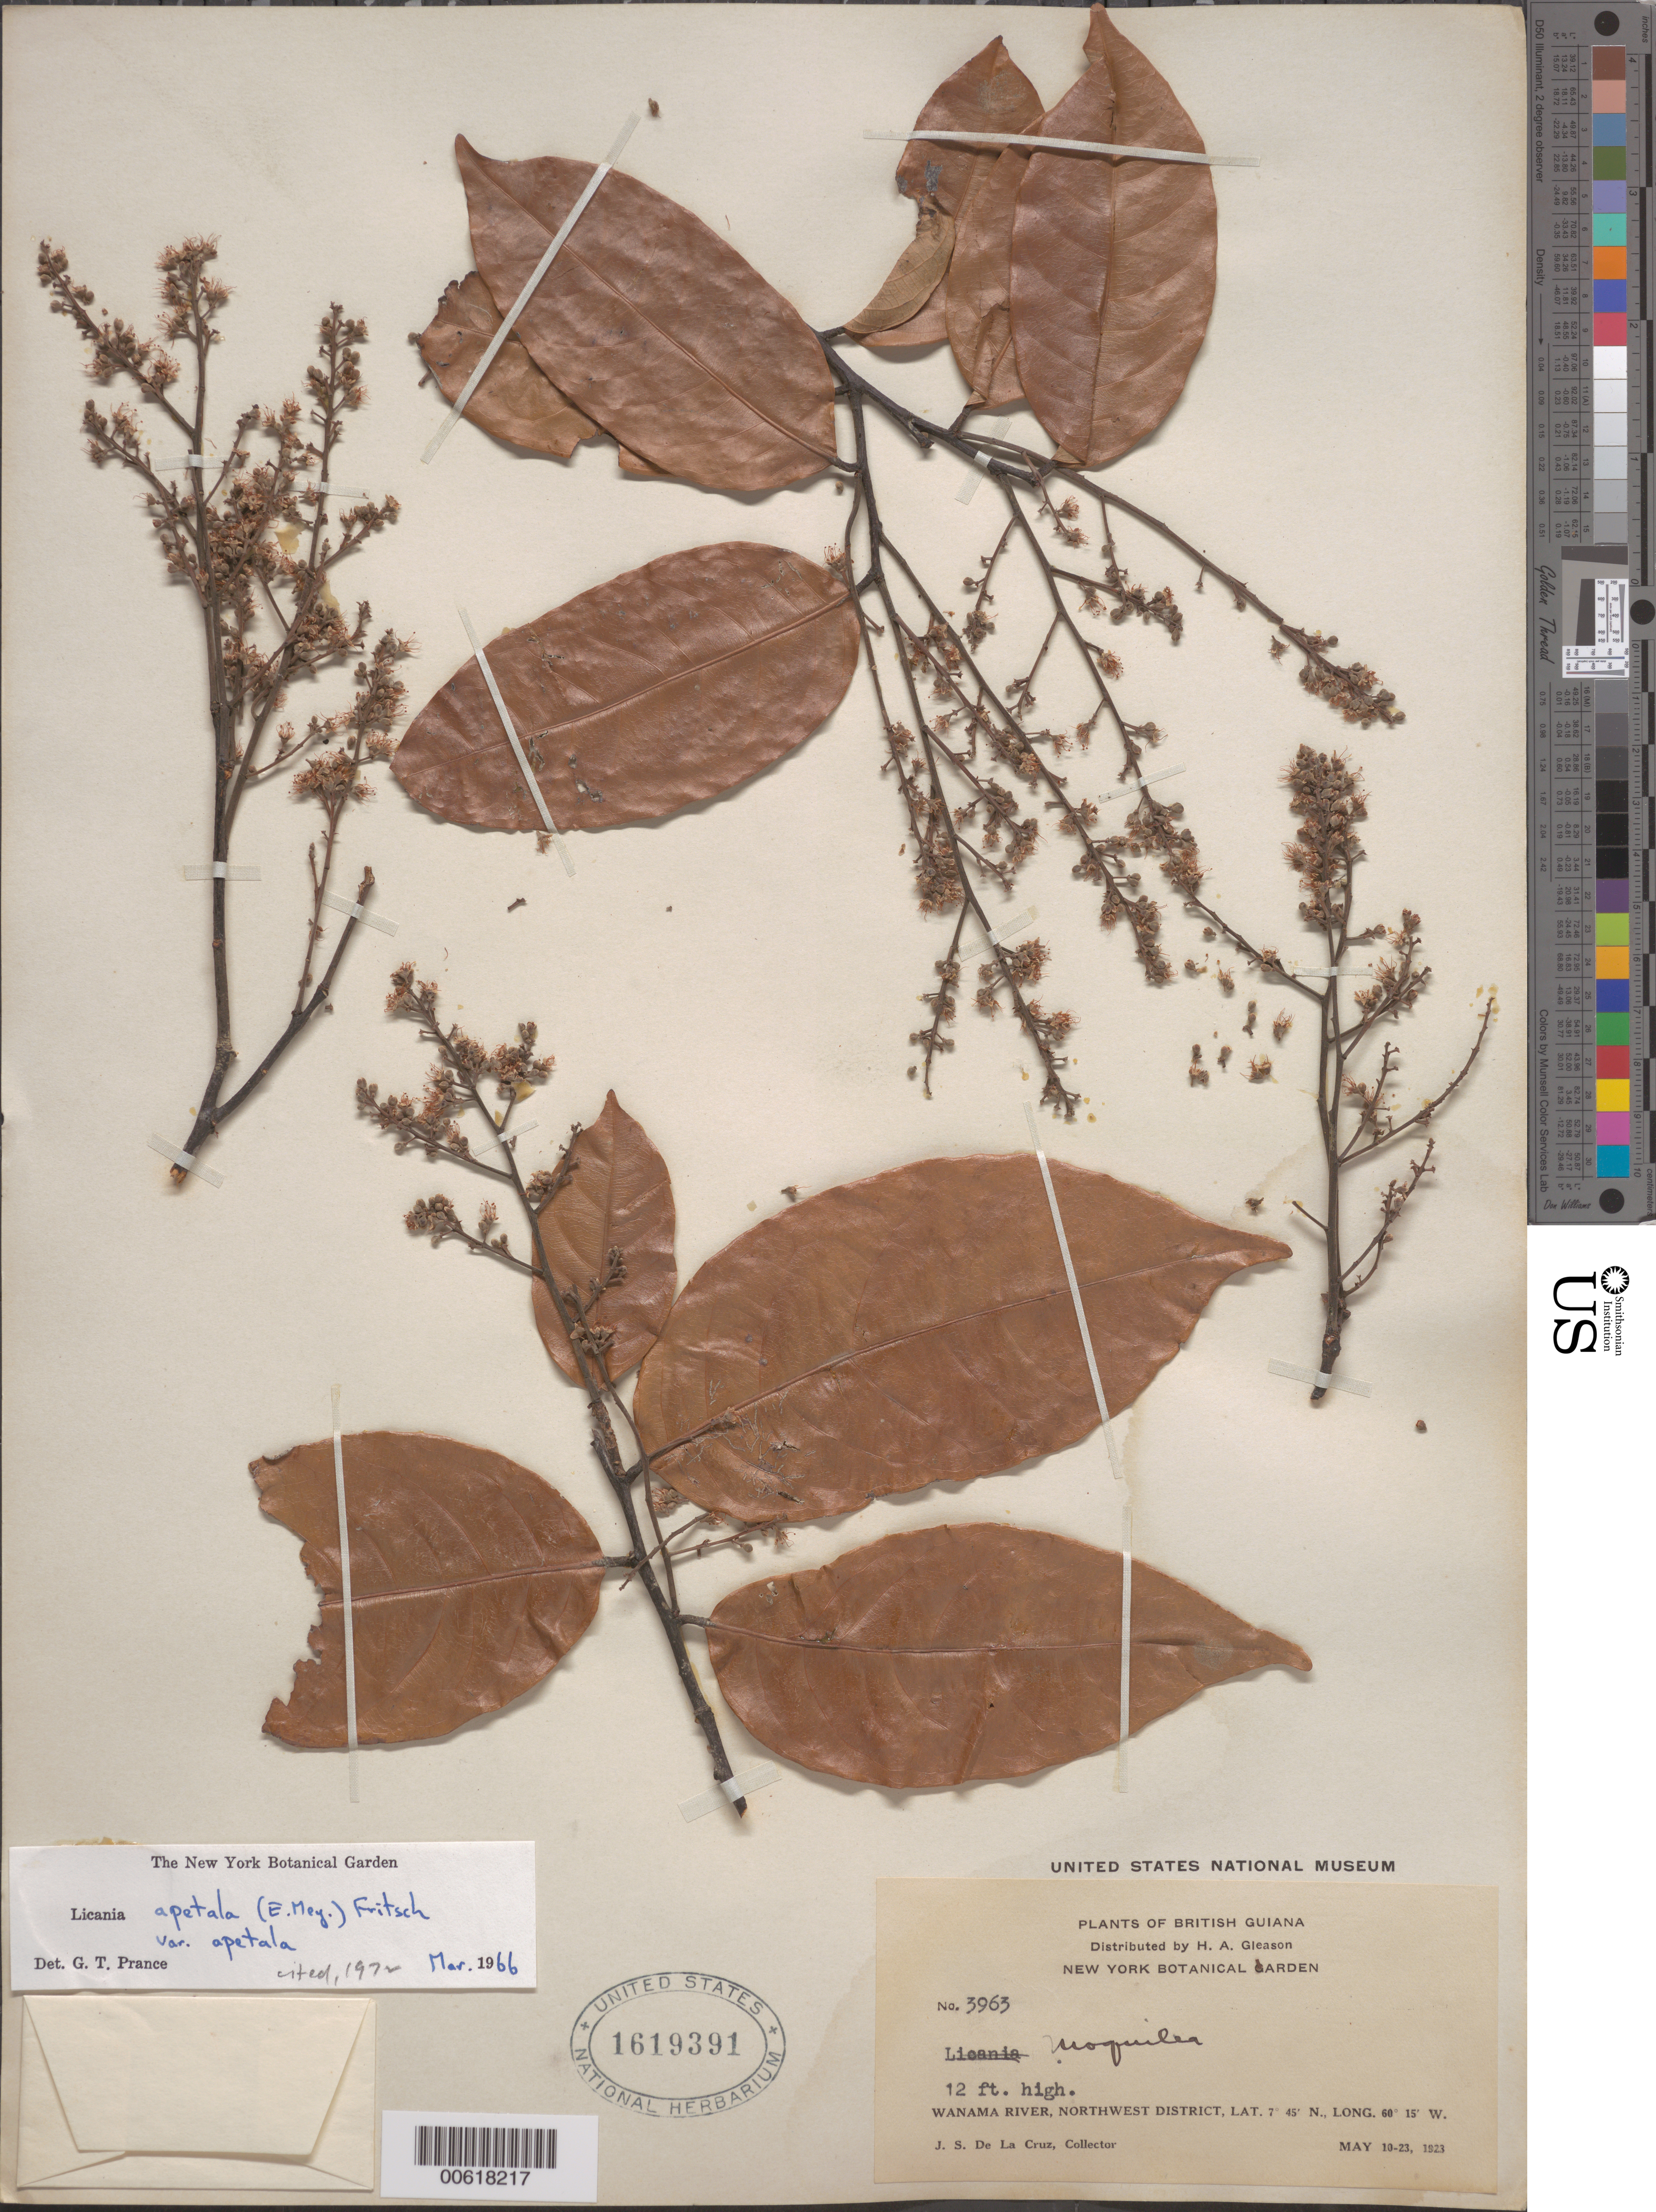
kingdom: Plantae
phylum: Tracheophyta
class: Magnoliopsida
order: Malpighiales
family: Chrysobalanaceae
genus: Leptobalanus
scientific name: Leptobalanus apetalus var. apetalus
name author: (E. Mey.) Sothers & Prance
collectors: J. S. de la Cruz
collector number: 3963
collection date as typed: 10-May-23 to 23-May-23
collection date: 1923-05-10/1923-05-23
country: Guyana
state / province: Barima-Waini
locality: Wanama R., NW District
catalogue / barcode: US 1619391